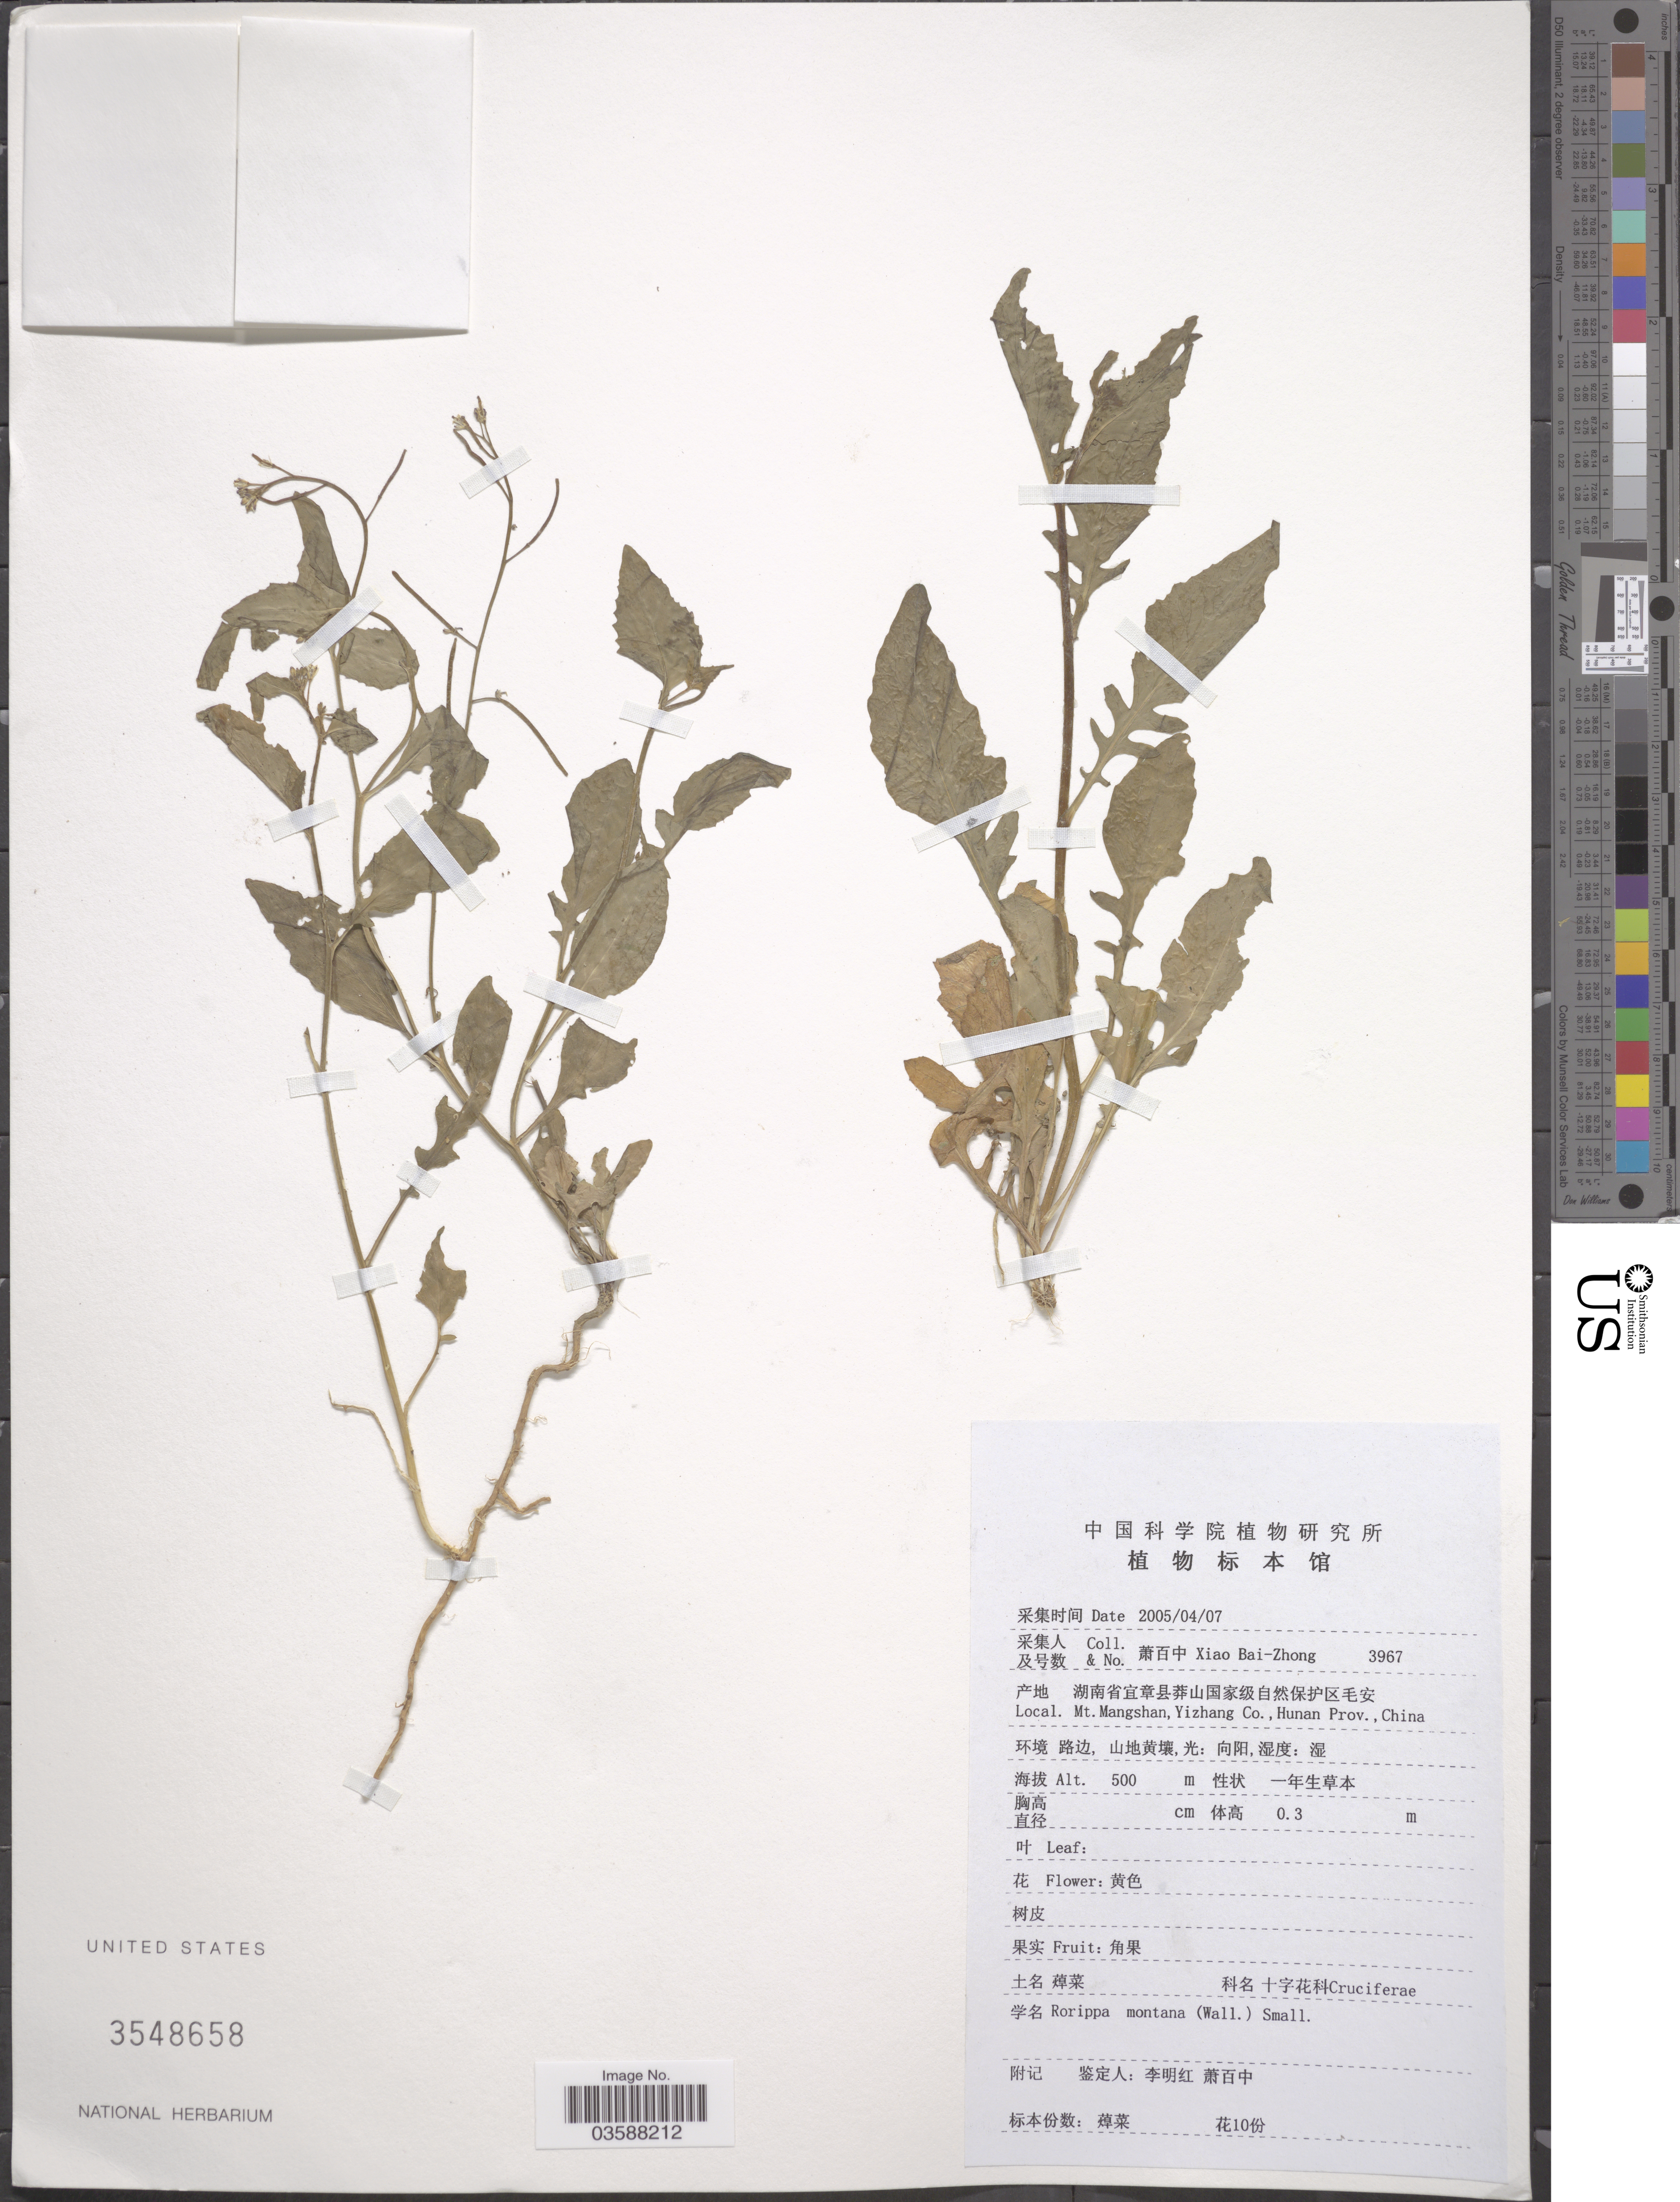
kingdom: Plantae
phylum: Tracheophyta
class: Magnoliopsida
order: Brassicales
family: Brassicaceae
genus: Rorippa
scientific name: Rorippa indica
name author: (L.) Hiern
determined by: Strong, M. T., (US), Smithsonian Institution - National Museum of Natural History (UNITED STATES)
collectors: B. Z. Xiao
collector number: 3967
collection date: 2005-04-07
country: China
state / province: Hunan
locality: Mt. Mangshan, Yizhang Co. X.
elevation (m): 500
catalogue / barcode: US 3548658